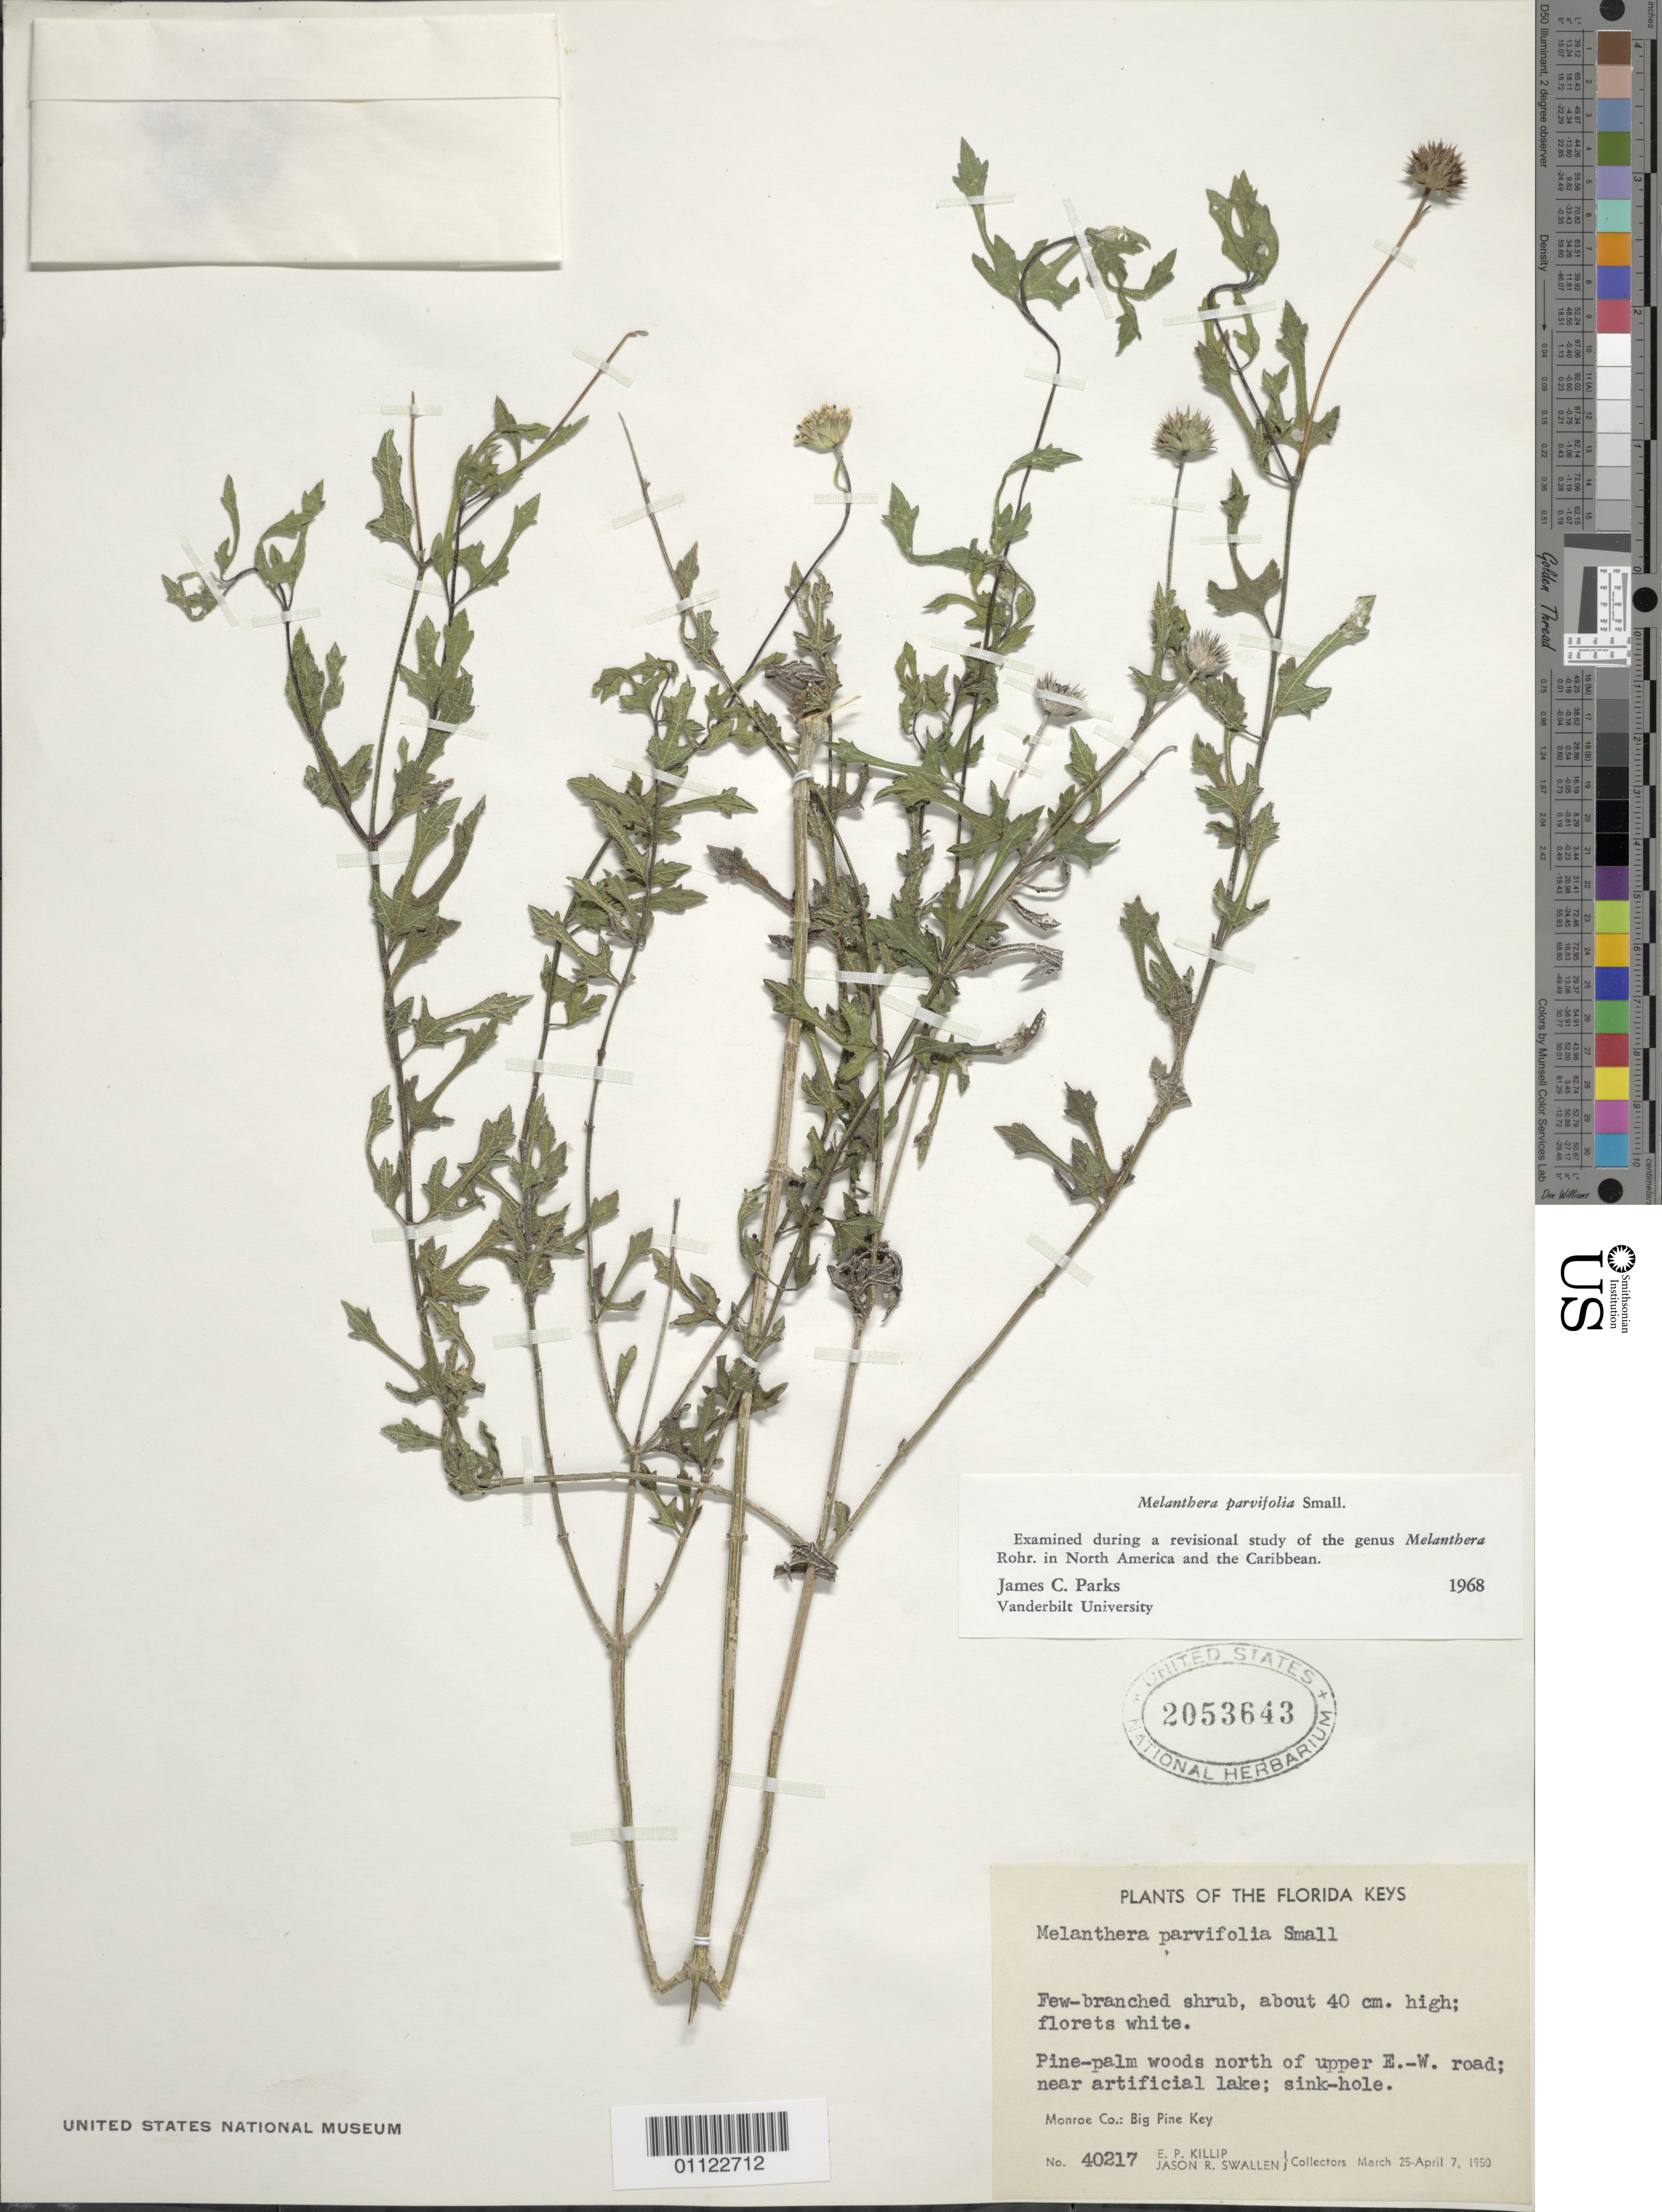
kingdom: Plantae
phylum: Tracheophyta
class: Magnoliopsida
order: Asterales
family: Asteraceae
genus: Melanthera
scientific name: Melanthera parvifolia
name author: Small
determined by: Parks, J. C.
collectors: E. P. Killip & J. R. Swallen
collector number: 40217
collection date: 1950-03-25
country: United States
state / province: Florida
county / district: Monroe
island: Big Pine Key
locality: Big Pine Key; N of upper EW road; near atrificial lake; sink-hole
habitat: Pine-palm woods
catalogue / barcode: US 2053643